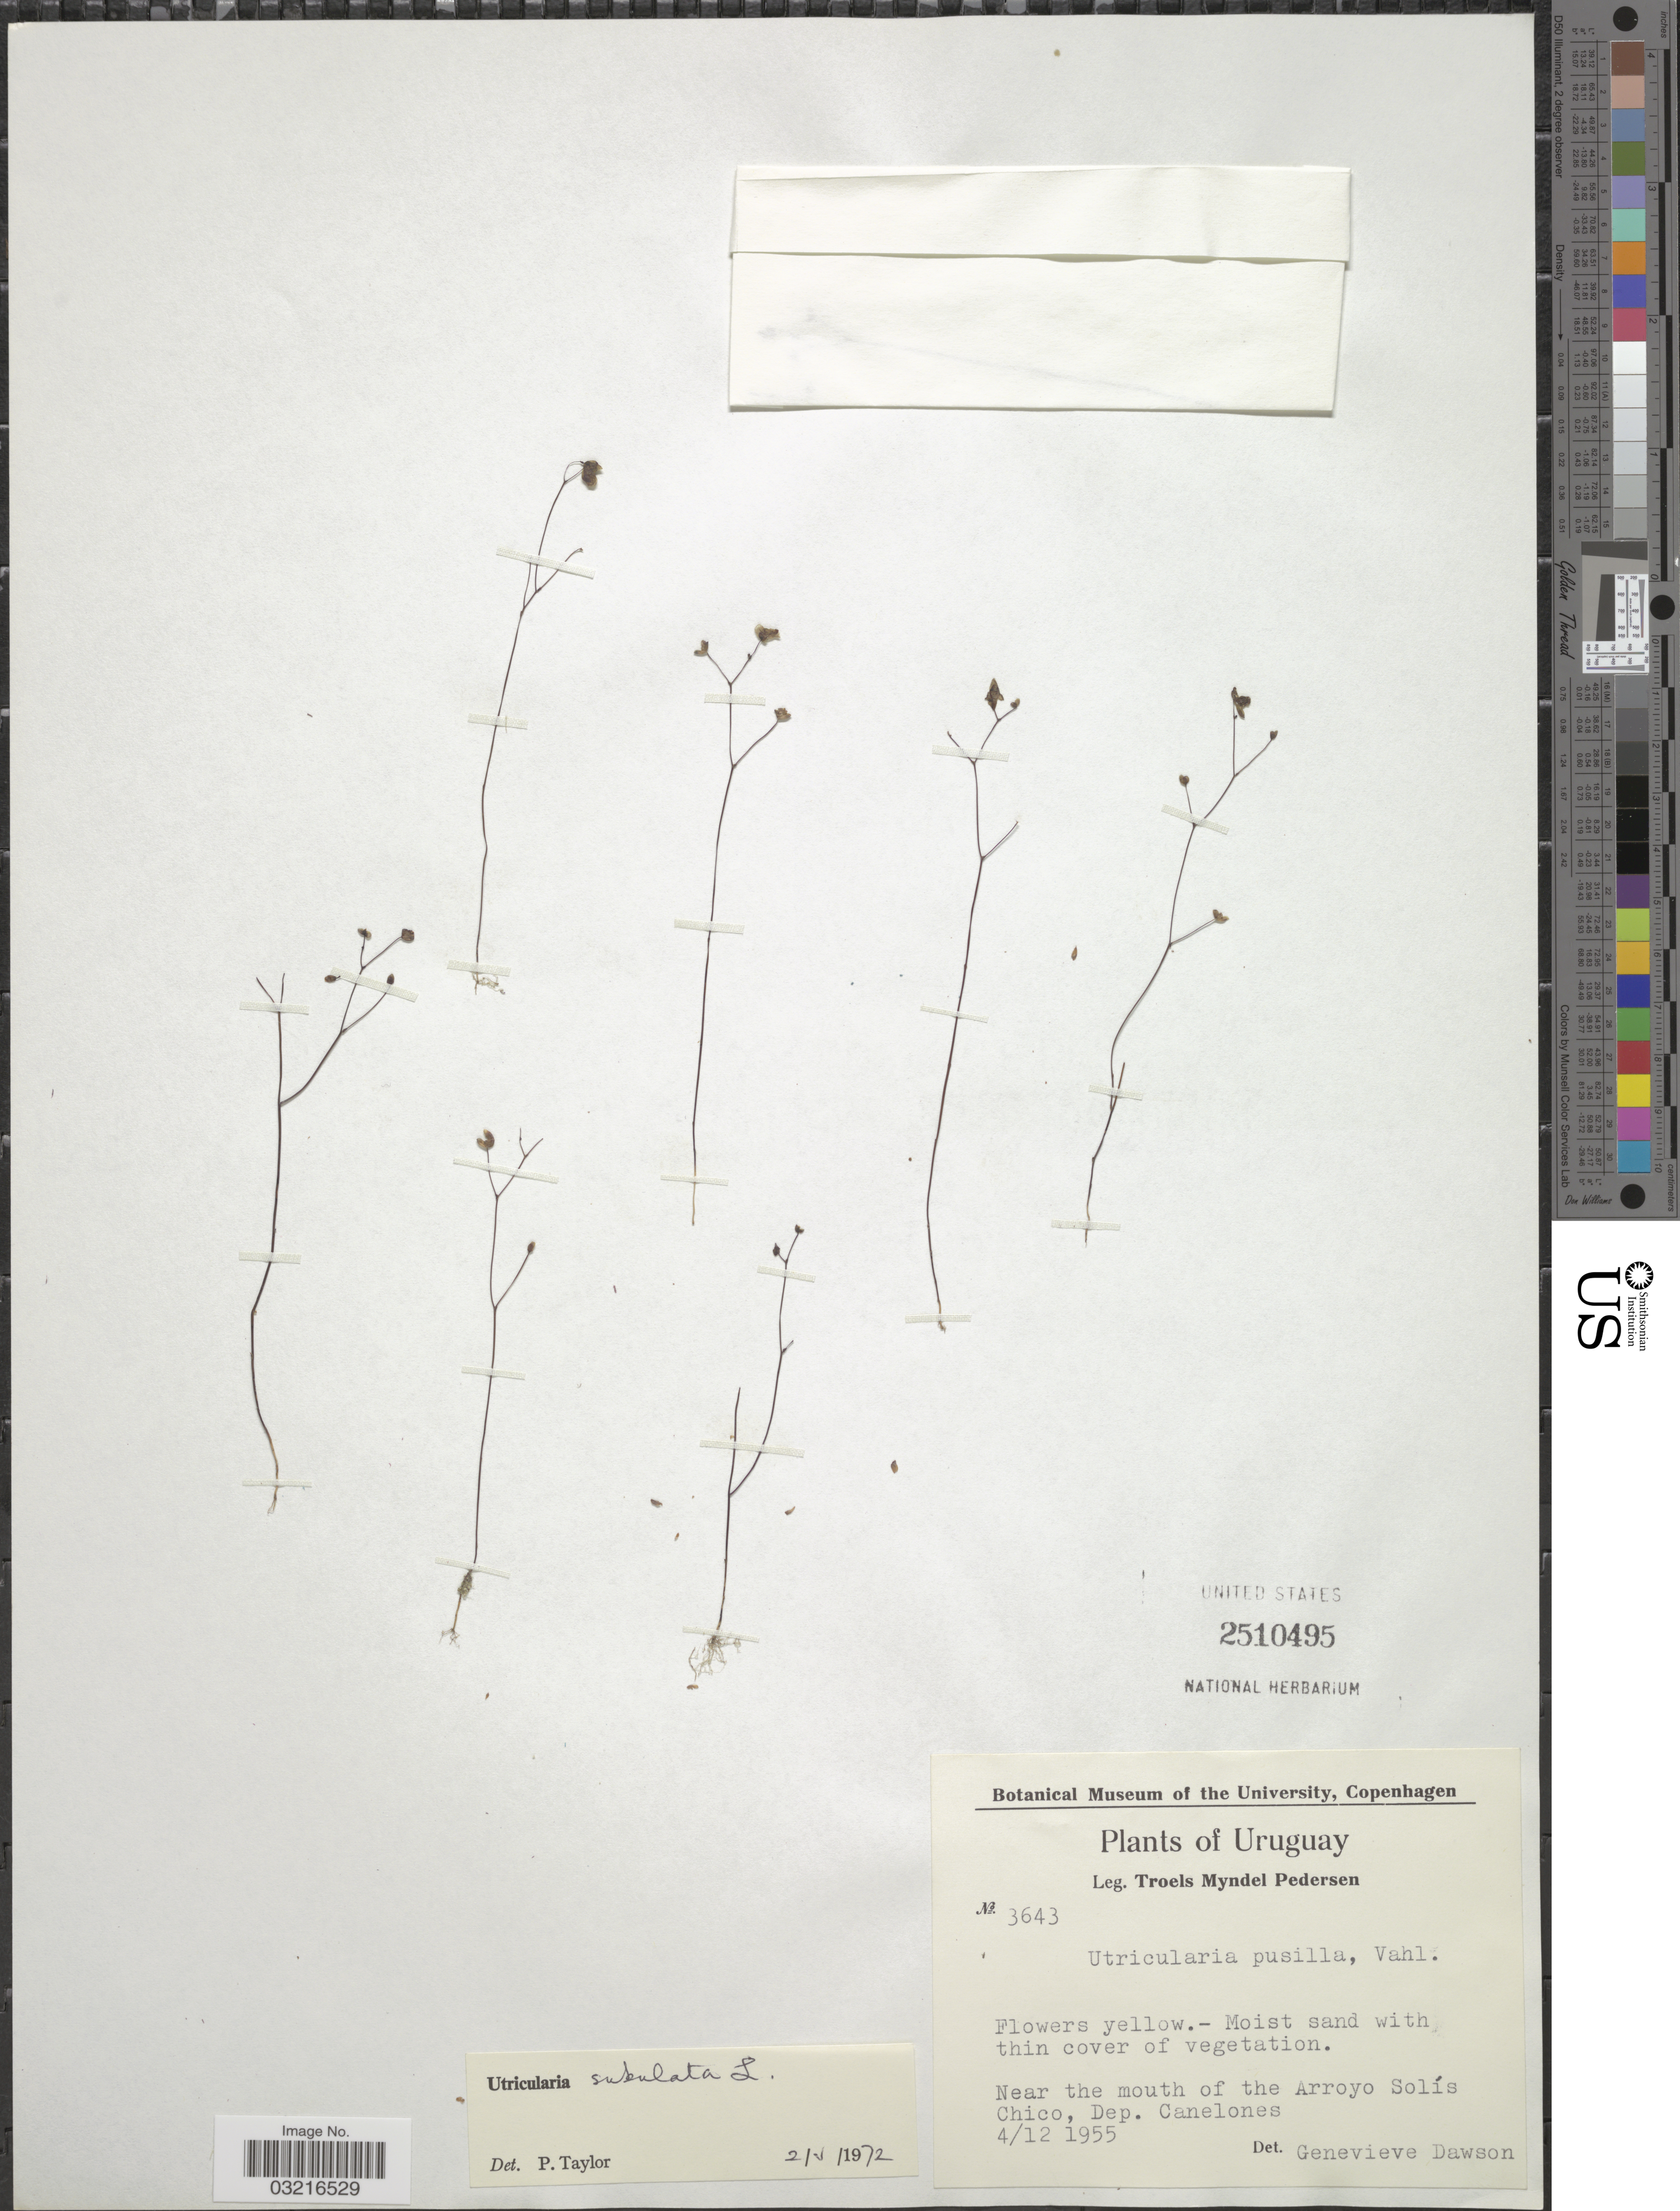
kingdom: Plantae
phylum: Tracheophyta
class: Magnoliopsida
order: Lamiales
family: Lentibulariaceae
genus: Utricularia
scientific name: Utricularia subulata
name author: L.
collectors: T. Pederson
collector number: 3643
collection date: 1955-12-04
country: Uruguay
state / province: Canelones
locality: Near the mouth of the Arroyo Solís Chico, Dep. Canelones.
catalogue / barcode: US 2510495